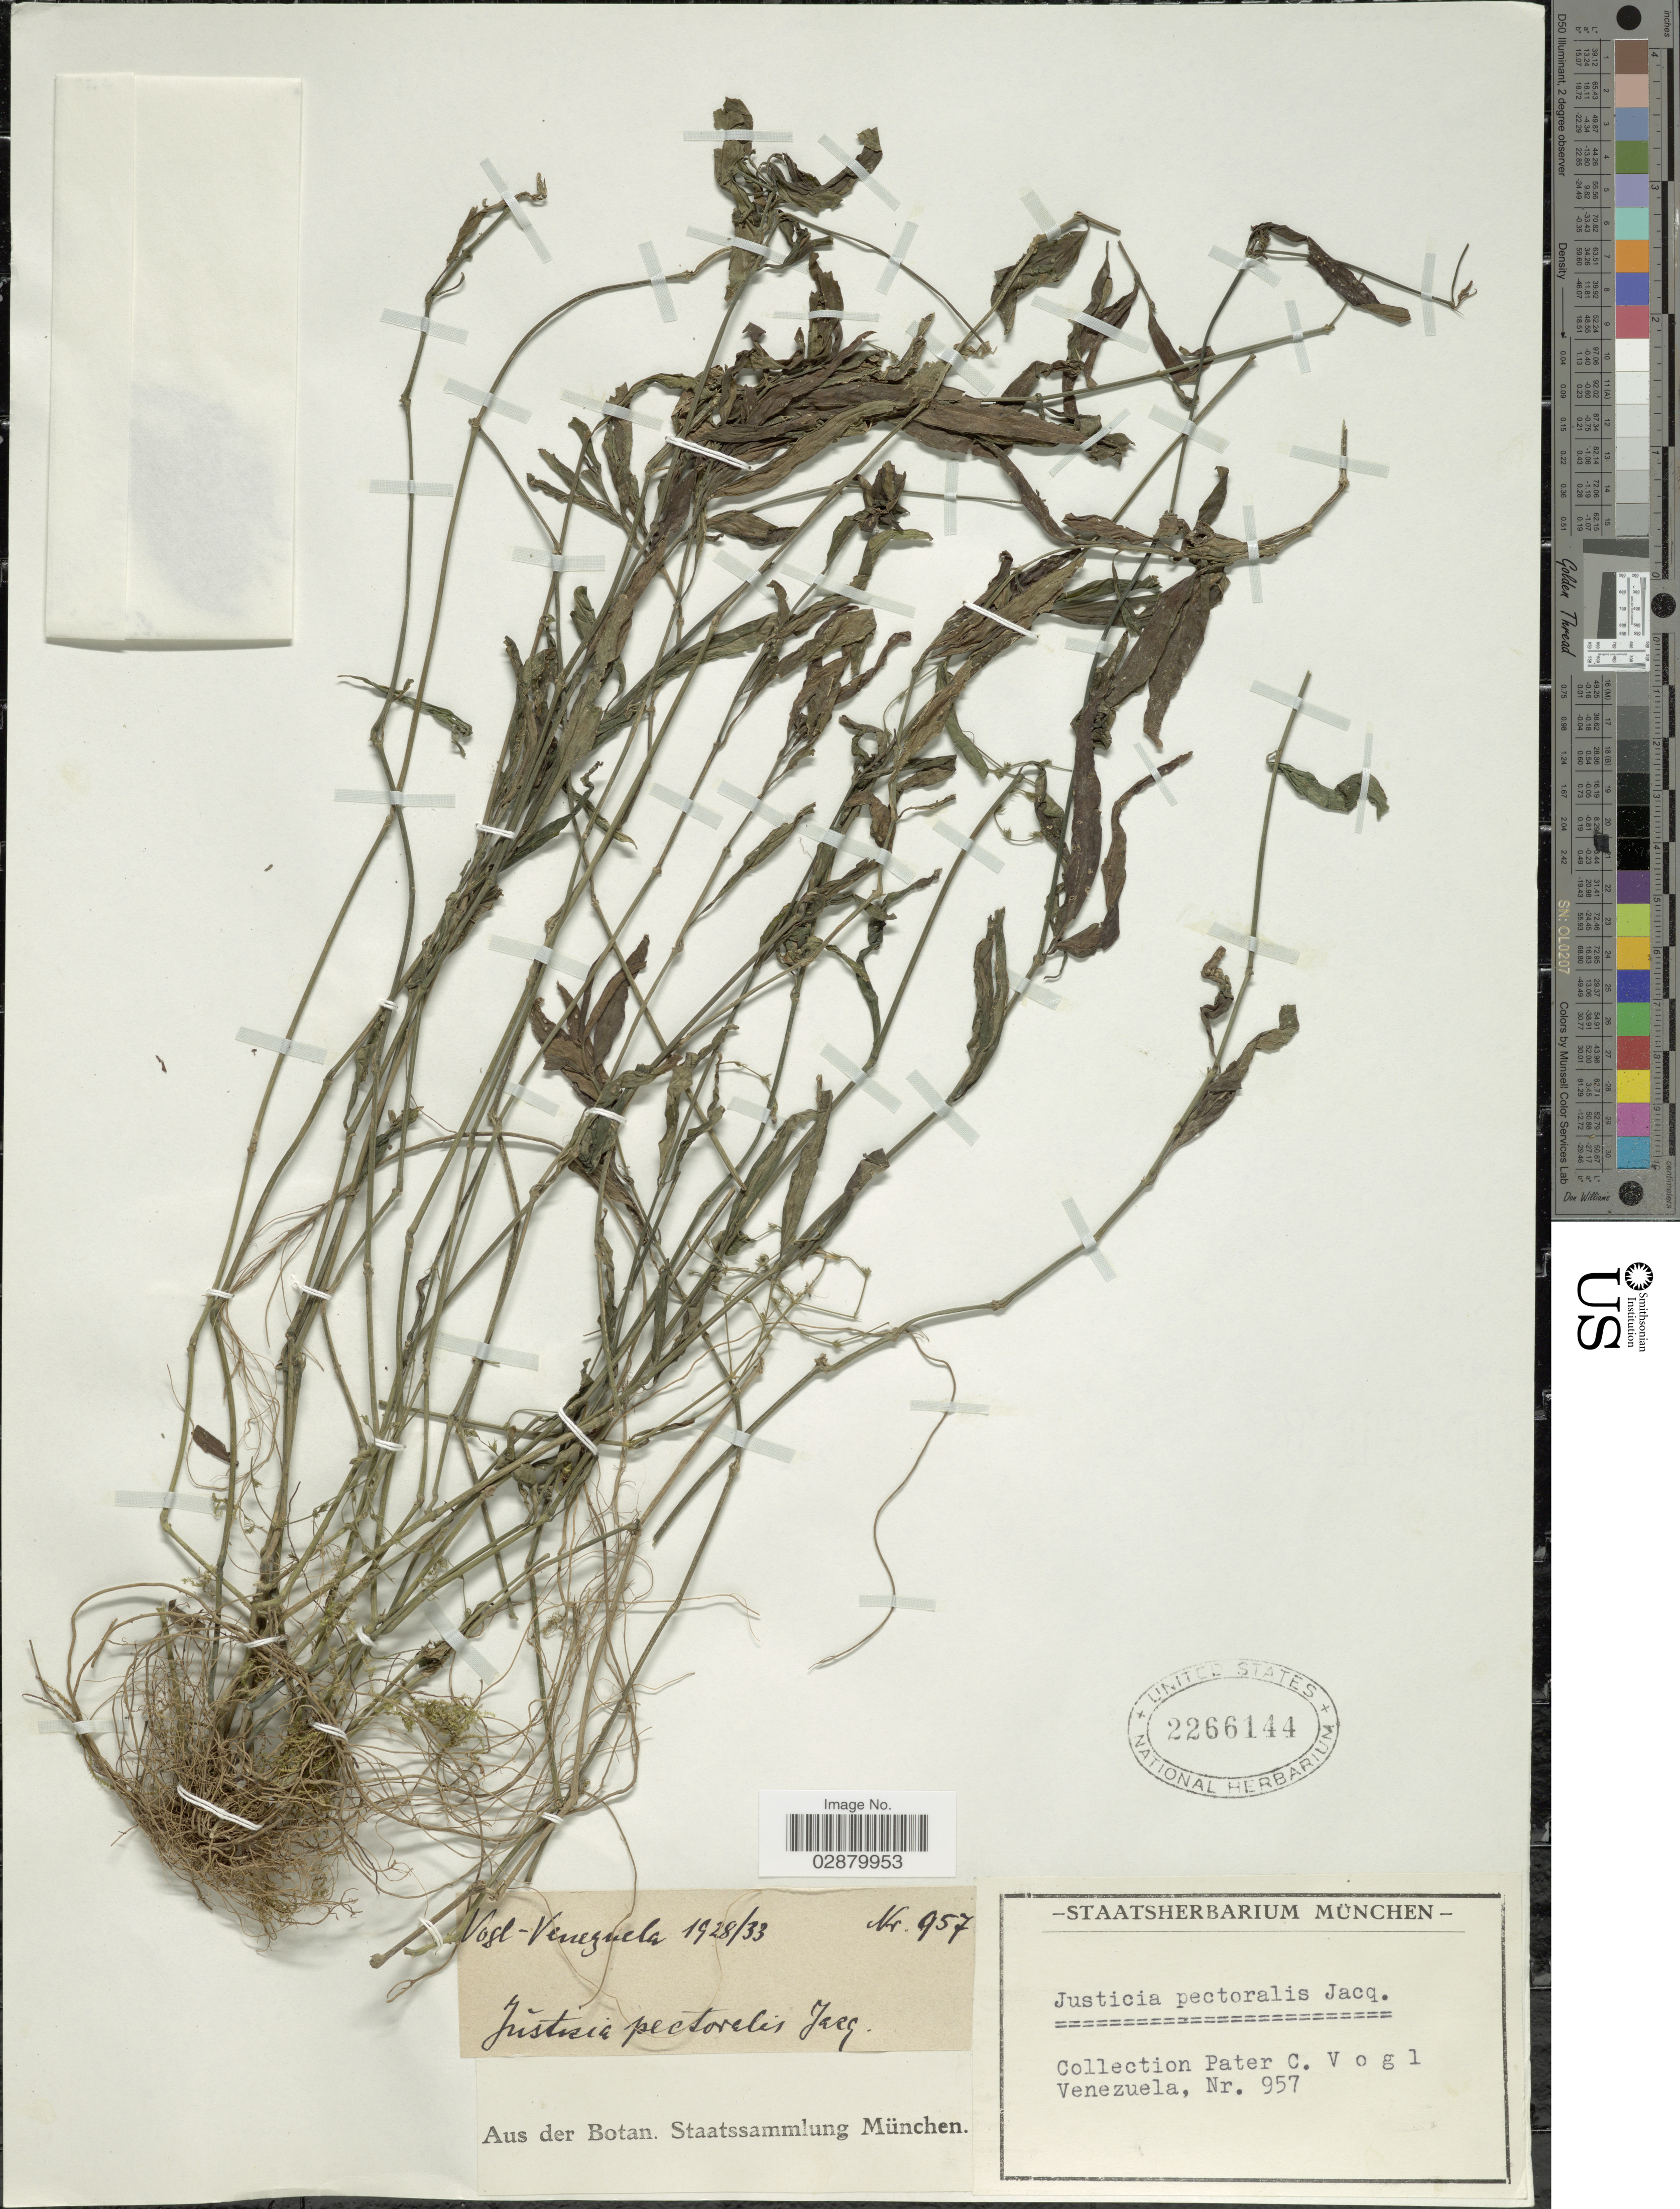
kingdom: Plantae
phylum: Tracheophyta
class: Magnoliopsida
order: Lamiales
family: Acanthaceae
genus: Justicia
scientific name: Justicia pectoralis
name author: Jacq.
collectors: P. Vogl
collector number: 957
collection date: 1928/1933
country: Venezuela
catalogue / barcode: US 2266144